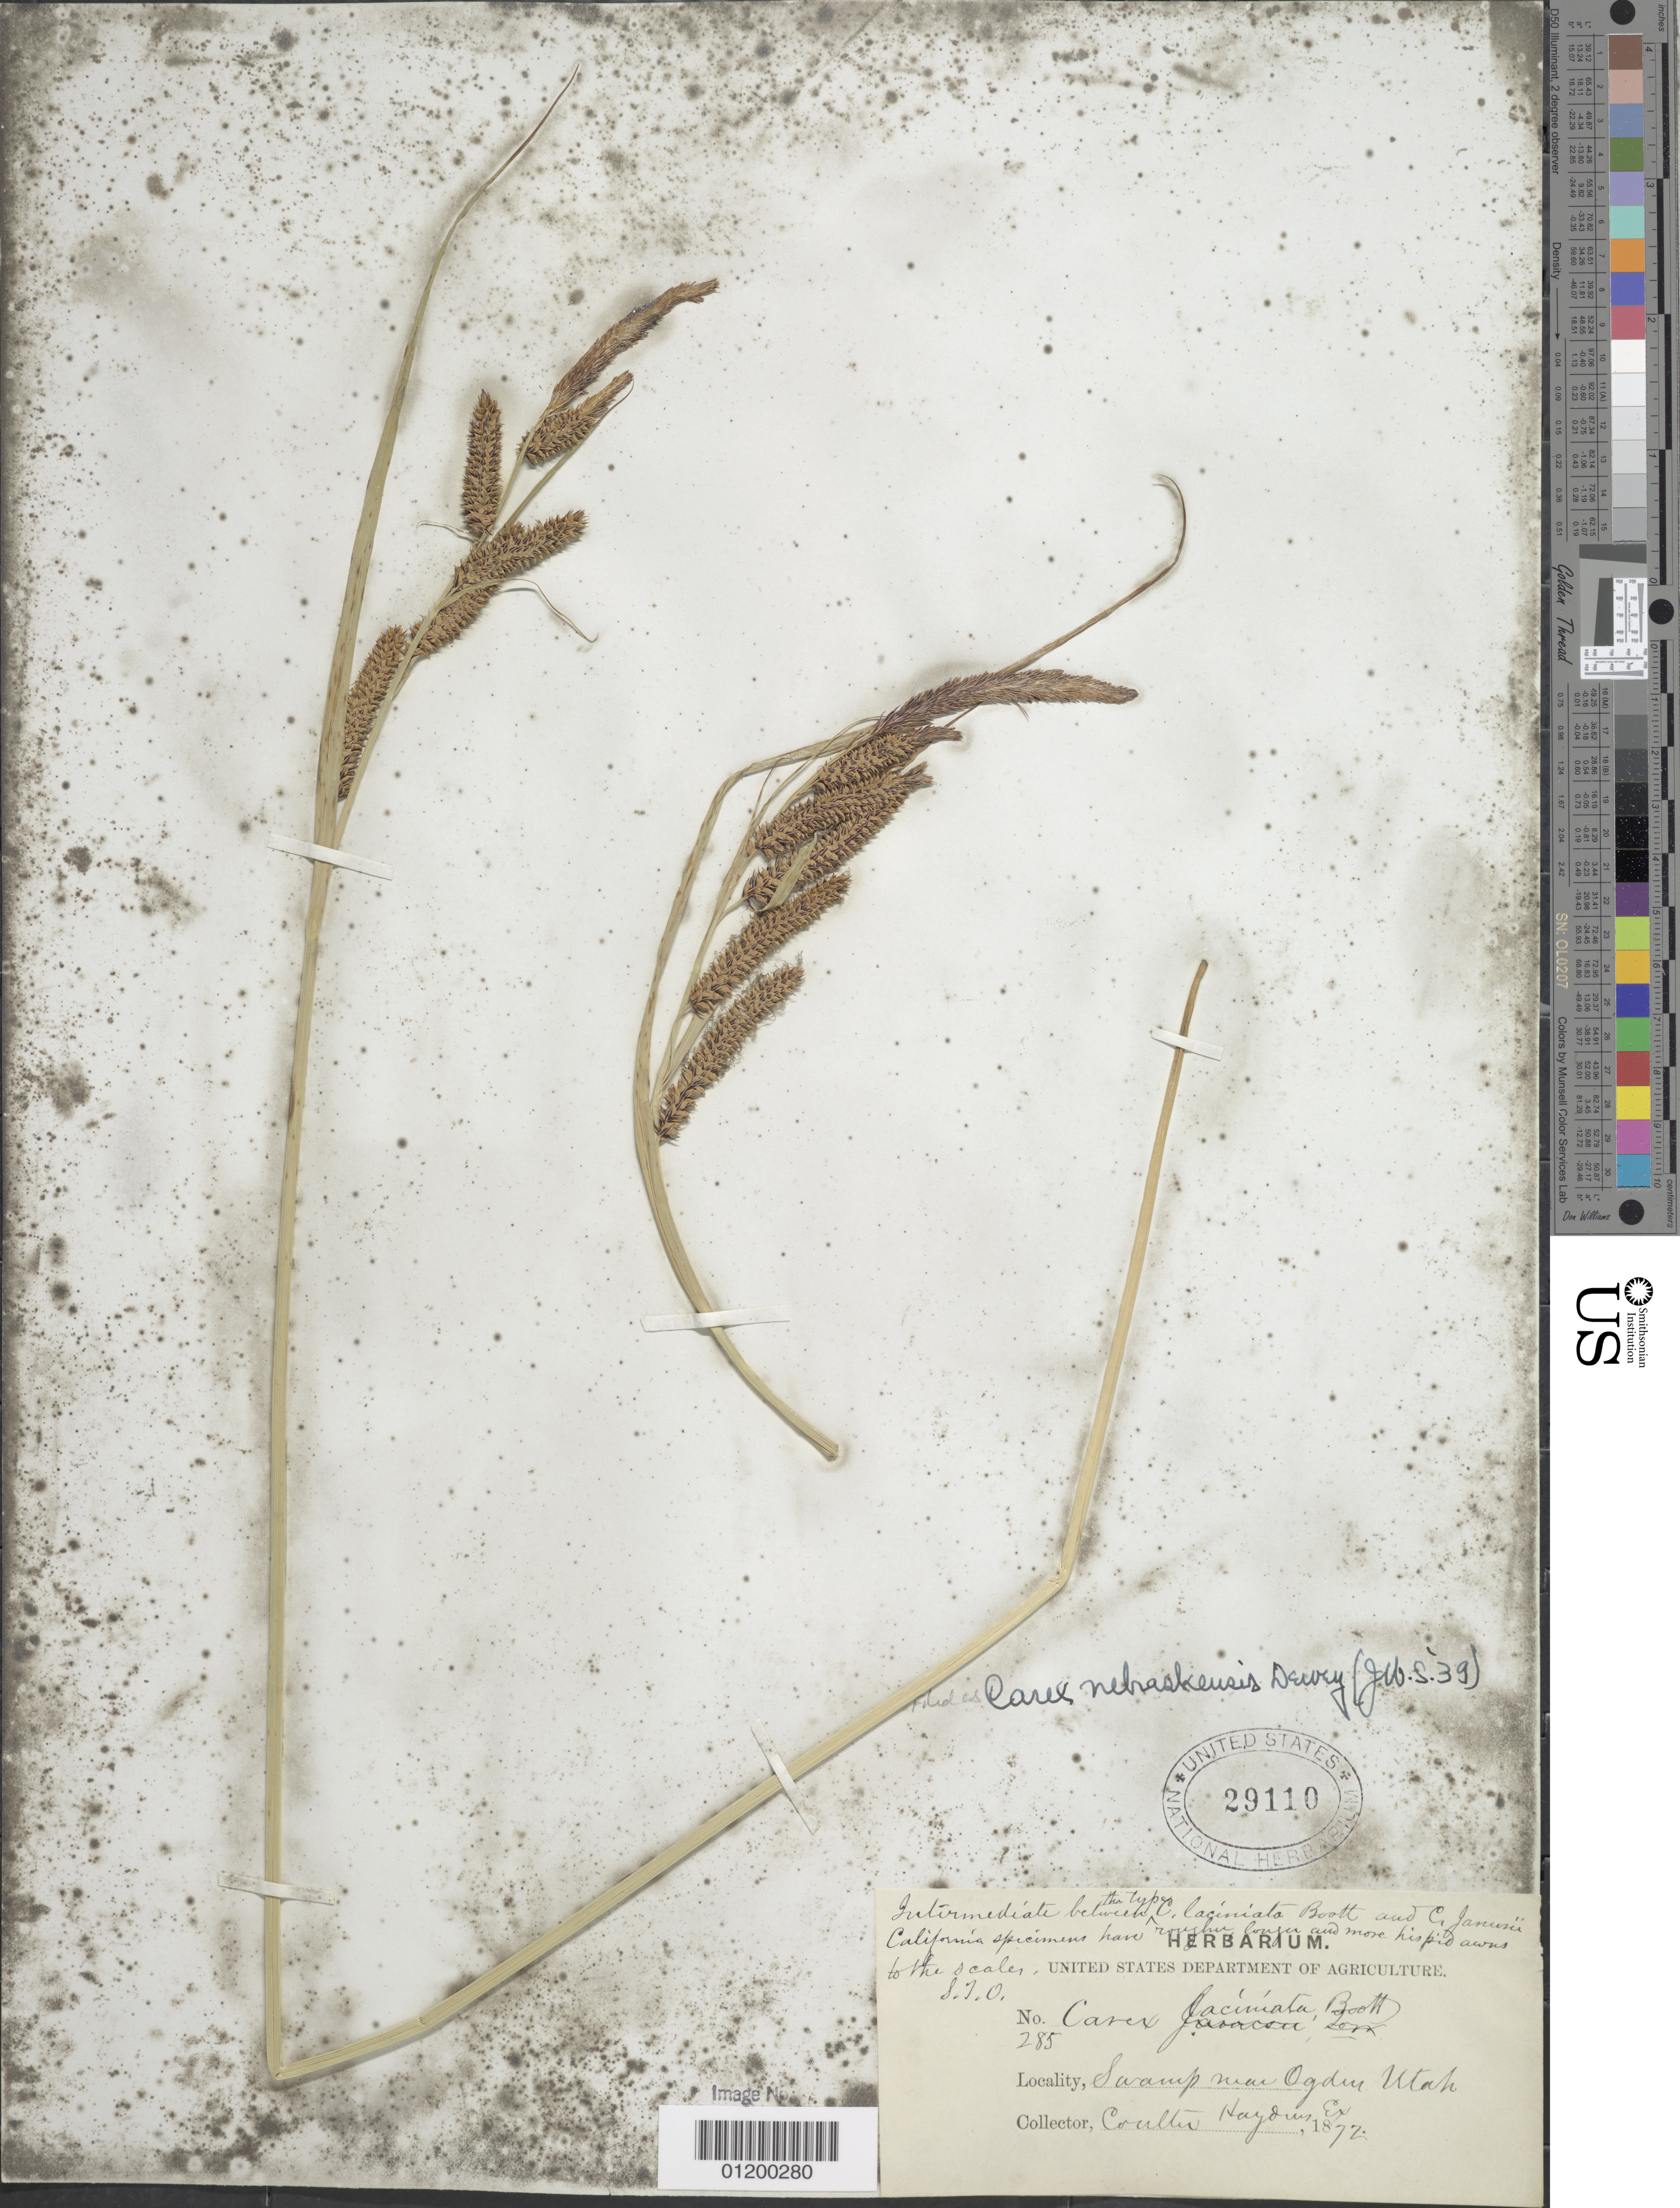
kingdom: Plantae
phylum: Tracheophyta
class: Liliopsida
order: Poales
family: Cyperaceae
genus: Carex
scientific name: Carex nebrascensis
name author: Dewey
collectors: J. M. Coulter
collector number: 285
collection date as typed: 1872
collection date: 1872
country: United States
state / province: Utah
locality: Swamp near Ogden.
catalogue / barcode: US 29110